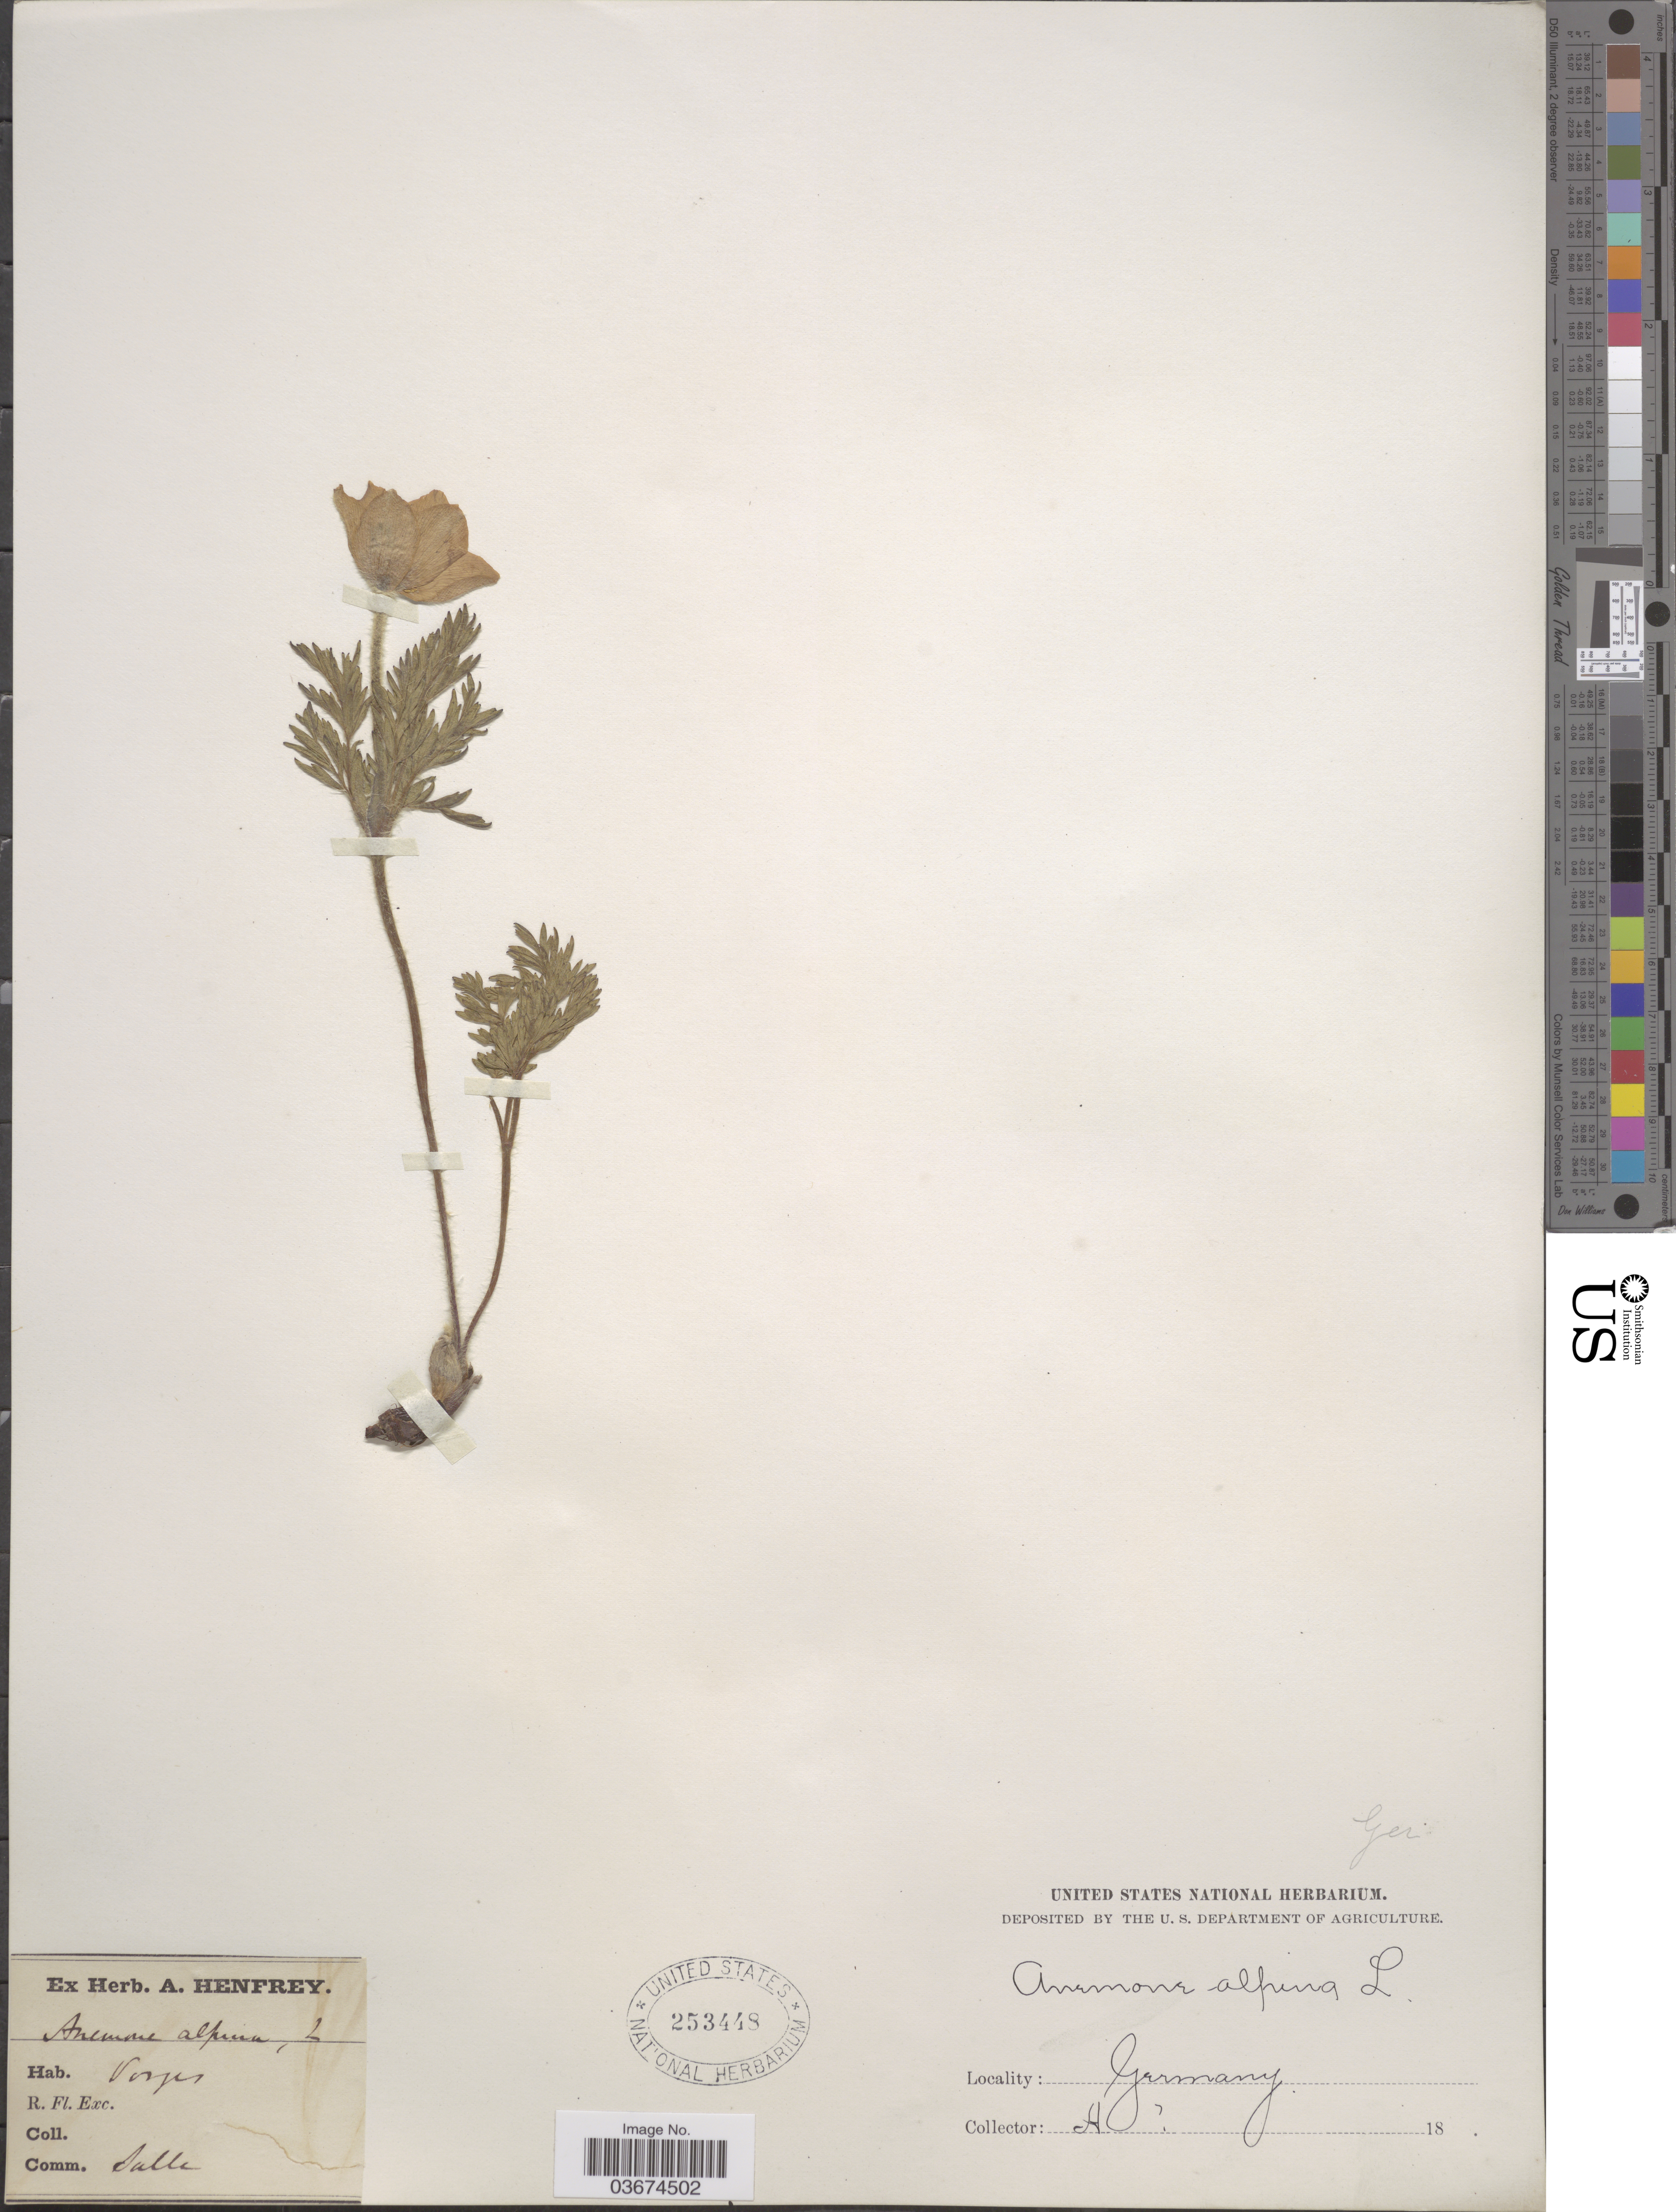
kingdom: Plantae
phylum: Tracheophyta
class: Magnoliopsida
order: Ranunculales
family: Ranunculaceae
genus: Pulsatilla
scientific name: Pulsatilla alpina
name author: Delarbre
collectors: Ex herb. A. Henfrey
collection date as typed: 18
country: Germany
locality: Vorjes [interpreted].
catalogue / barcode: US 253448